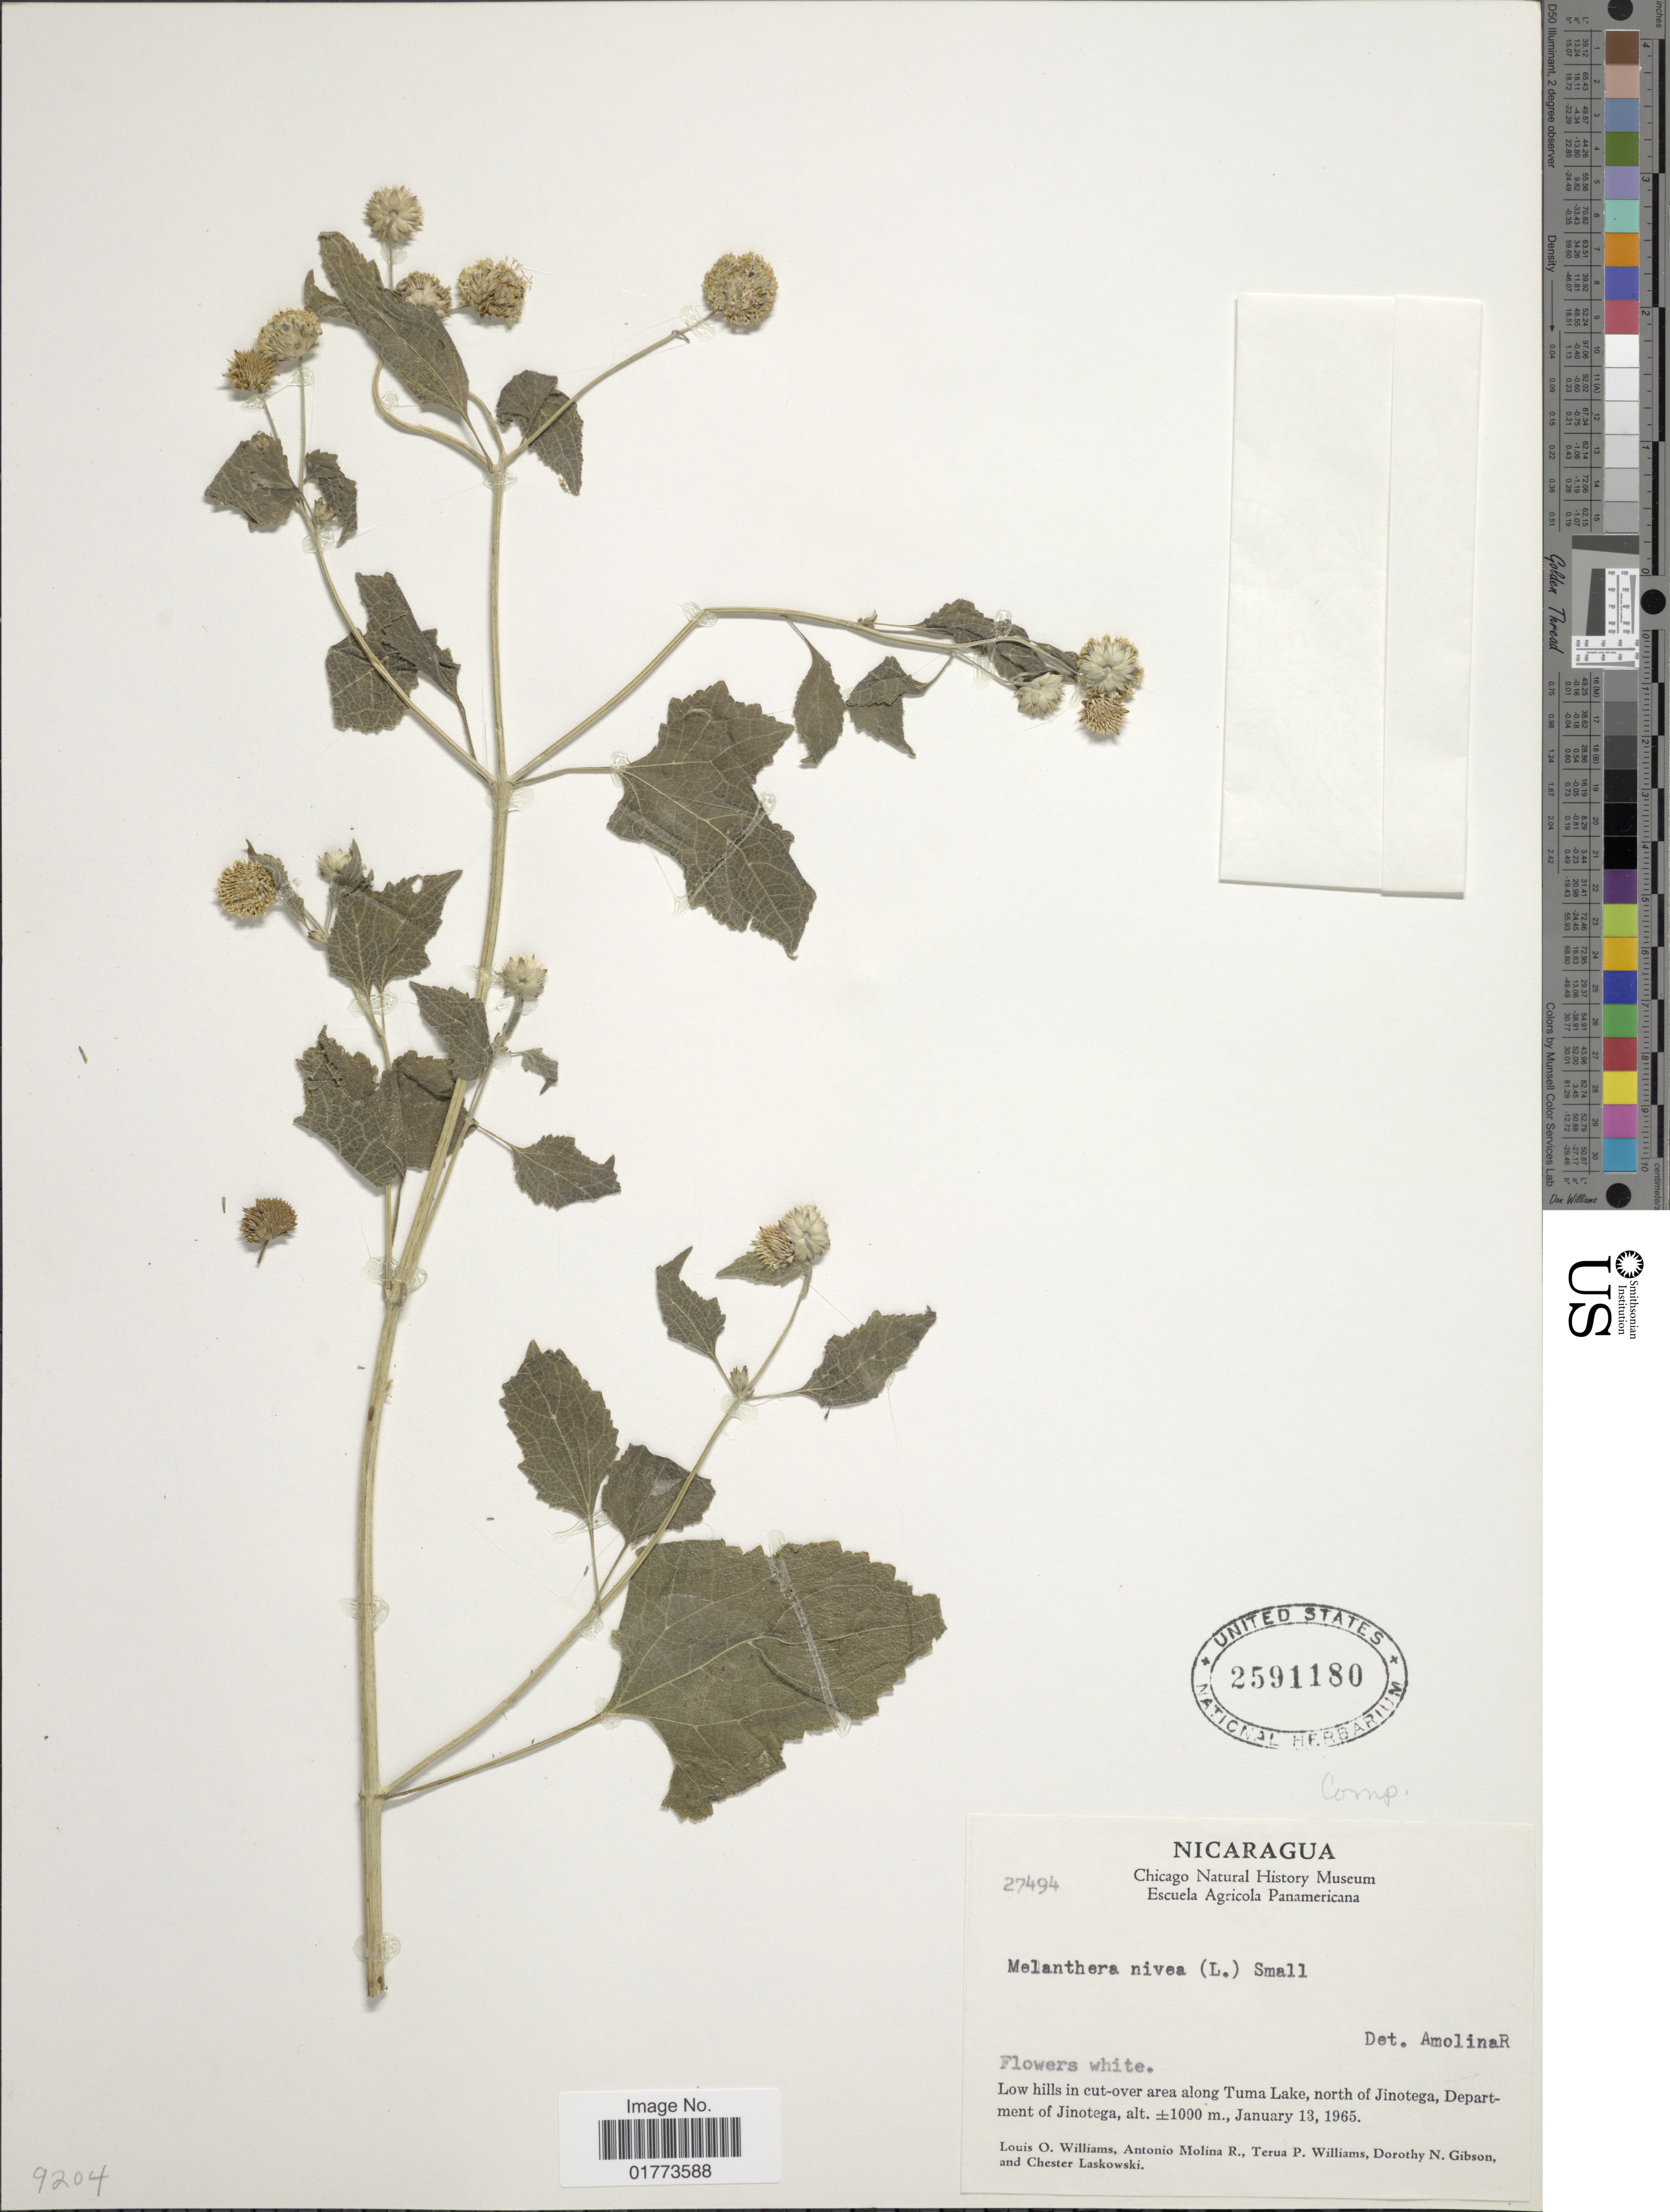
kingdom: Plantae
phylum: Tracheophyta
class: Magnoliopsida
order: Asterales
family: Asteraceae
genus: Melanthera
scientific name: Melanthera nivea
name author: (L.) Small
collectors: L. O. Williams, A. Molina R., T. P. Williams, D. N. Gibson & C. Laskowski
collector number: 27494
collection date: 1965-01-13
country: Nicaragua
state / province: Jinotega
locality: Low hills in cut-over area along Tuma Lake, north of Jinotega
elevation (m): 1000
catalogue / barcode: US 2591180